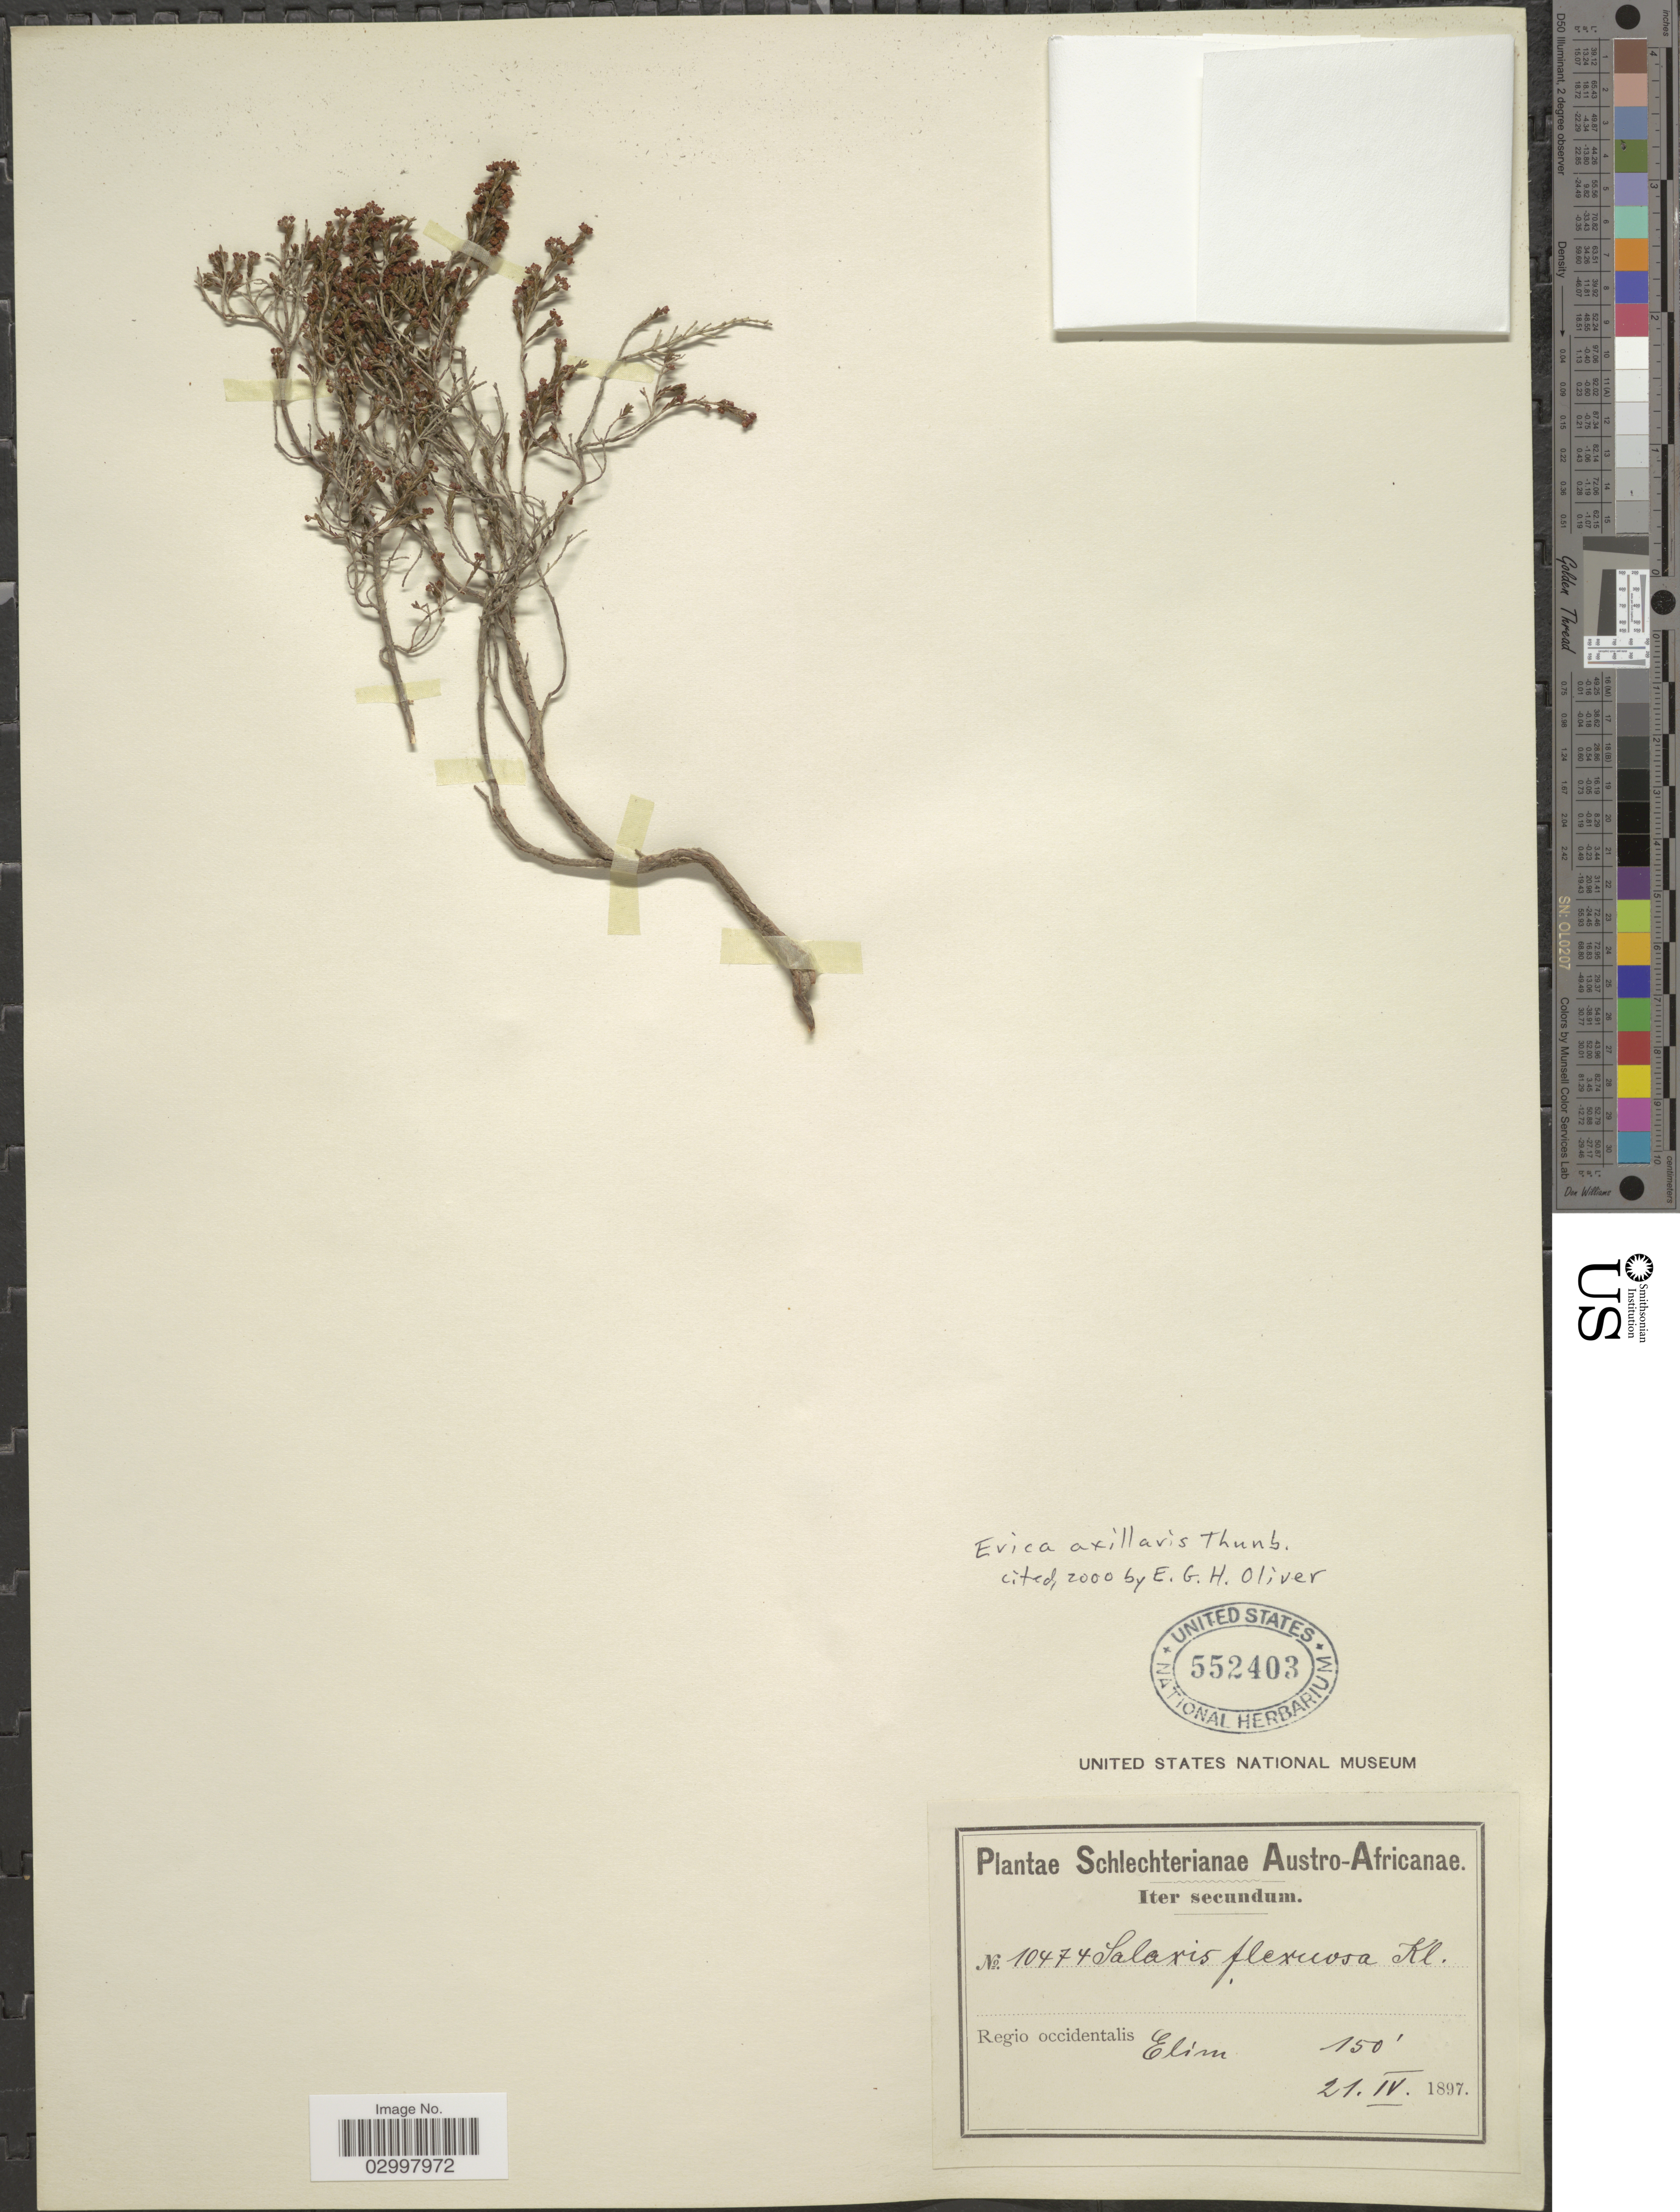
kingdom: Plantae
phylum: Tracheophyta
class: Magnoliopsida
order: Ericales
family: Ericaceae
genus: Erica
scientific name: Erica axillaris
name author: Thunb.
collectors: Schlechter, --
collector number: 10474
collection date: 1897-04-21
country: South Africa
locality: Austro-Africanae. Regio occidentalis. Elim.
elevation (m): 46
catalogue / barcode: US 552403